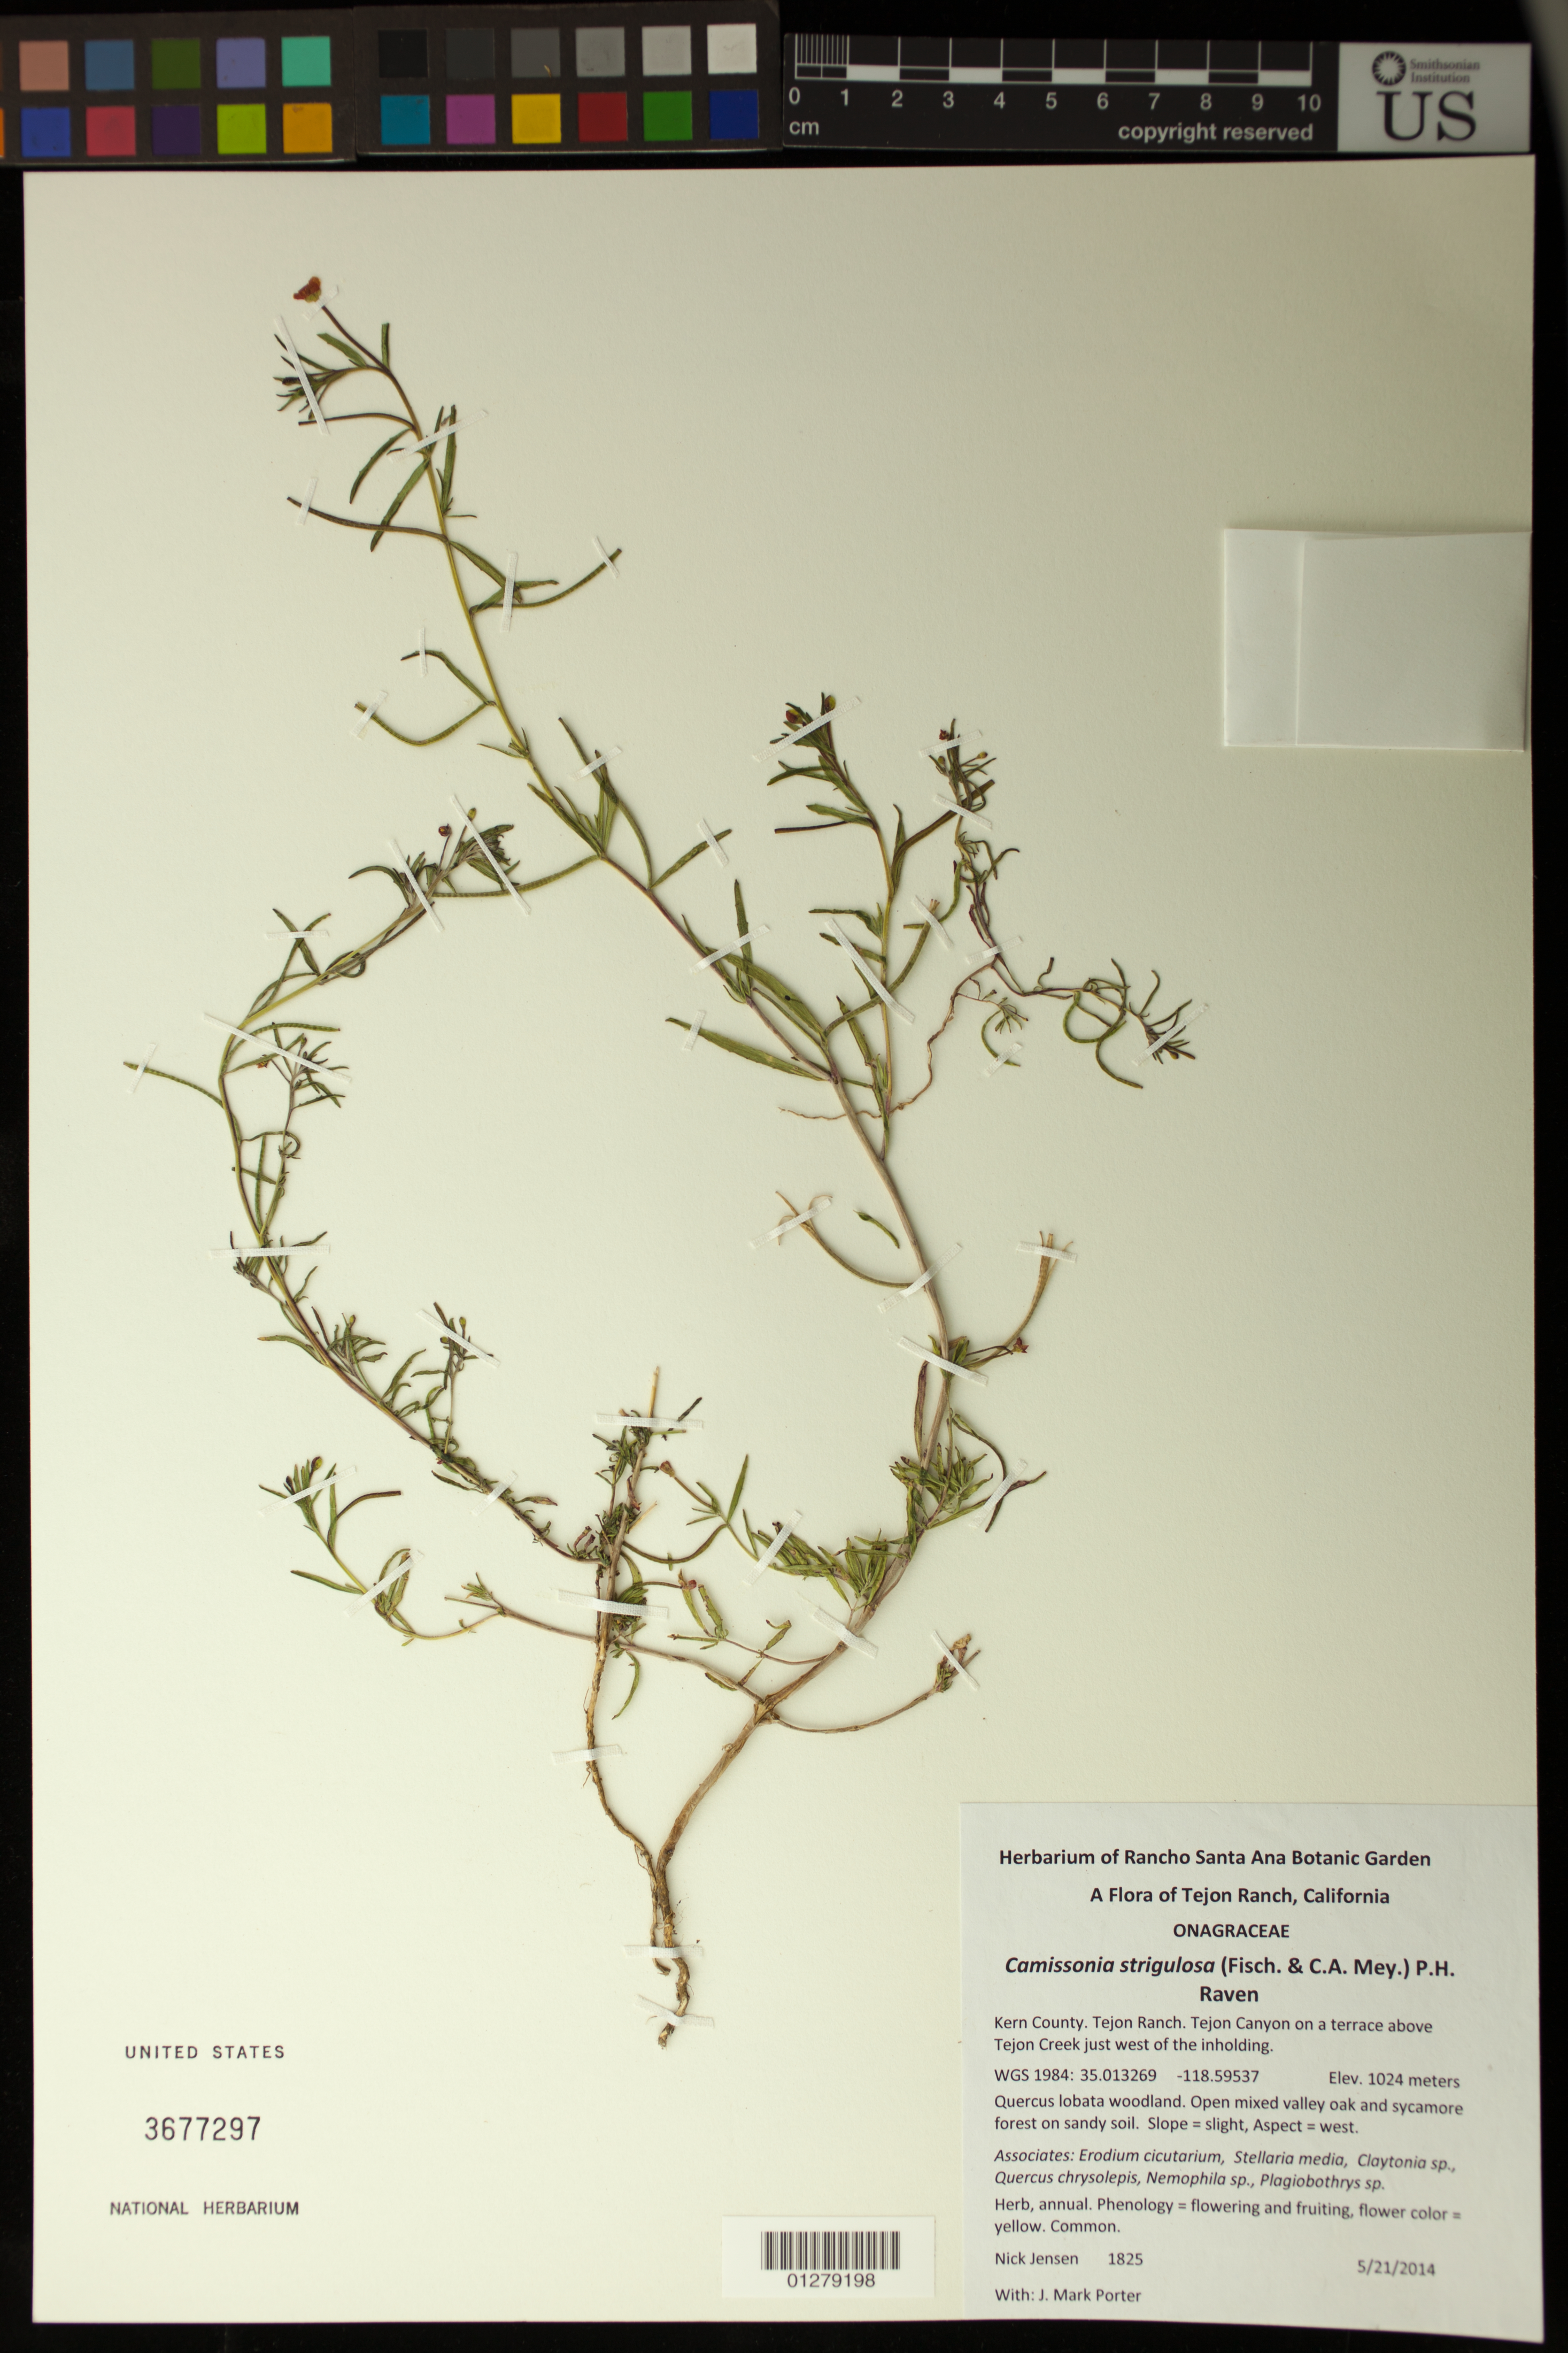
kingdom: Plantae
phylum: Tracheophyta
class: Magnoliopsida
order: Myrtales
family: Onagraceae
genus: Camissonia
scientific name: Camissonia strigulosa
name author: (Fisch. & C.A. Mey.) P.H. Raven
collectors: N. Jensen & J. M. Porter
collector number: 1825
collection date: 2014-05-21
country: United States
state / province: California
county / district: Kern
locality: Tejon Ranch, Tejon Canyon on a terrace above Tejon Creek just west of the inholding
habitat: Woodland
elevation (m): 1024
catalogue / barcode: US 3677297